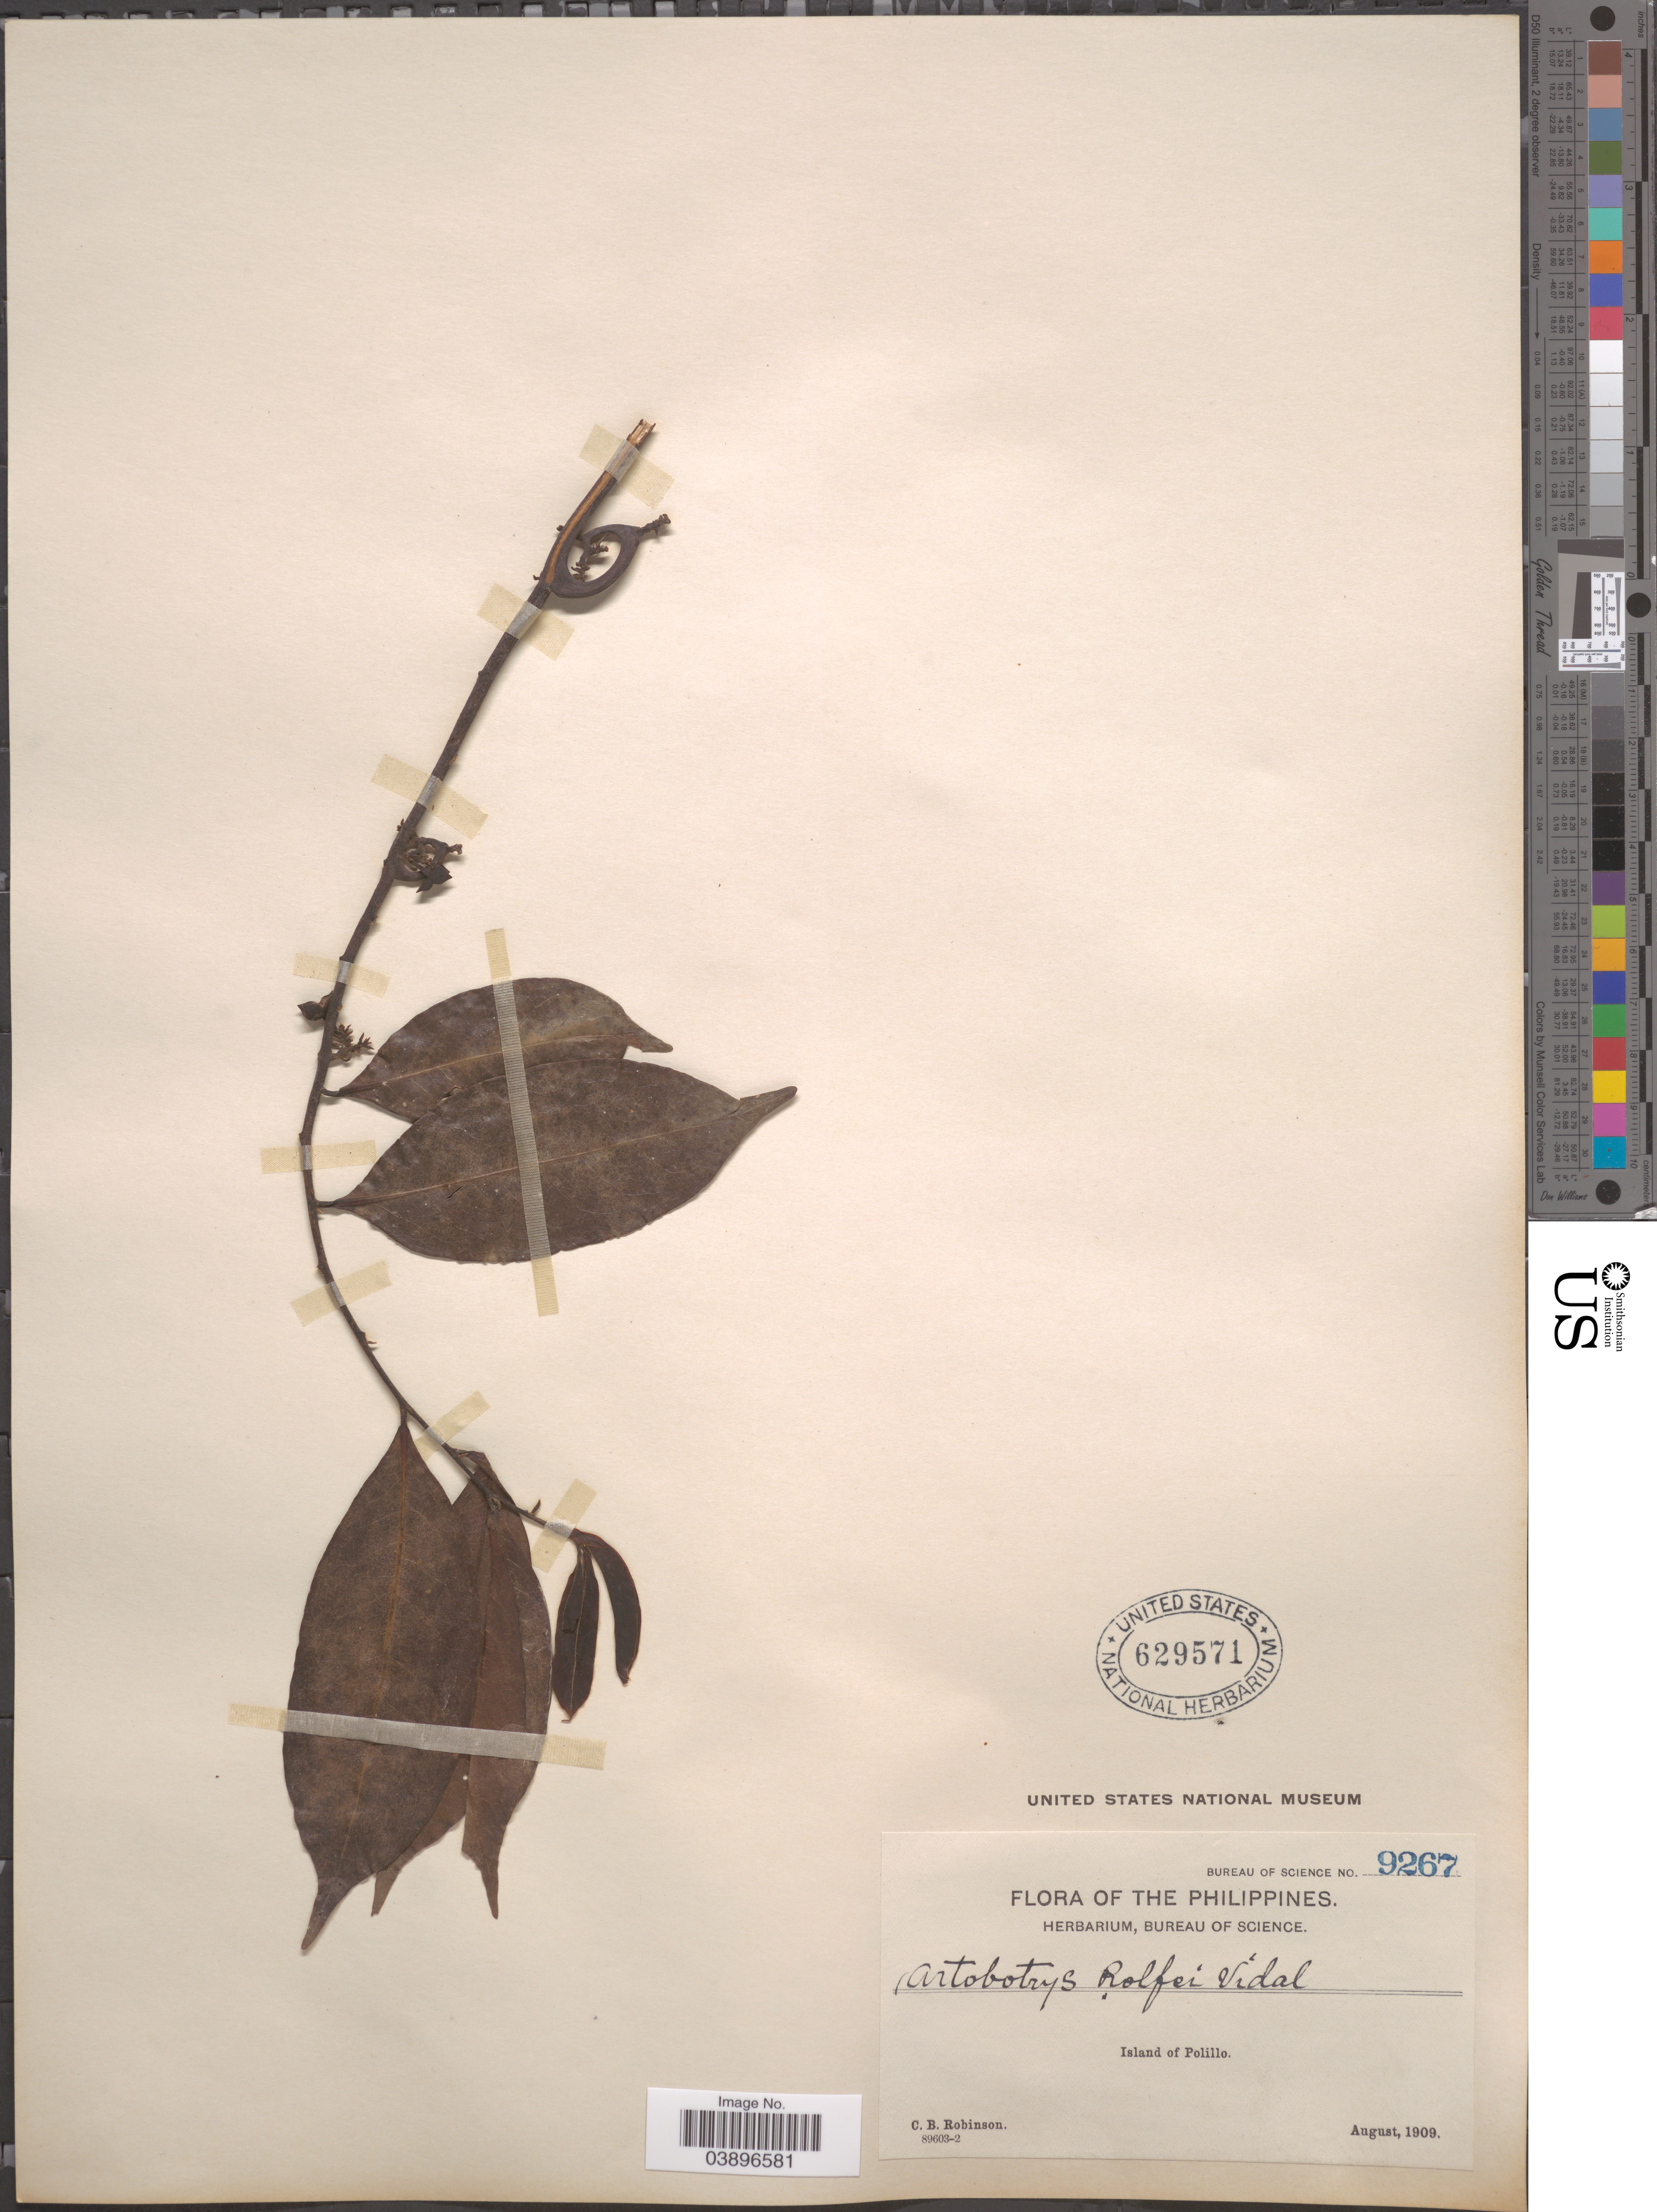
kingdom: Plantae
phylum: Tracheophyta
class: Magnoliopsida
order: Magnoliales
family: Annonaceae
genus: Artabotrys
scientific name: Artabotrys suaveolens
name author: (Blume) Blume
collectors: C. Robinson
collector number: Bureau of Science 9267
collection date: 1909-08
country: Philippines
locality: Island of Polillo.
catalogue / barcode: US 629571